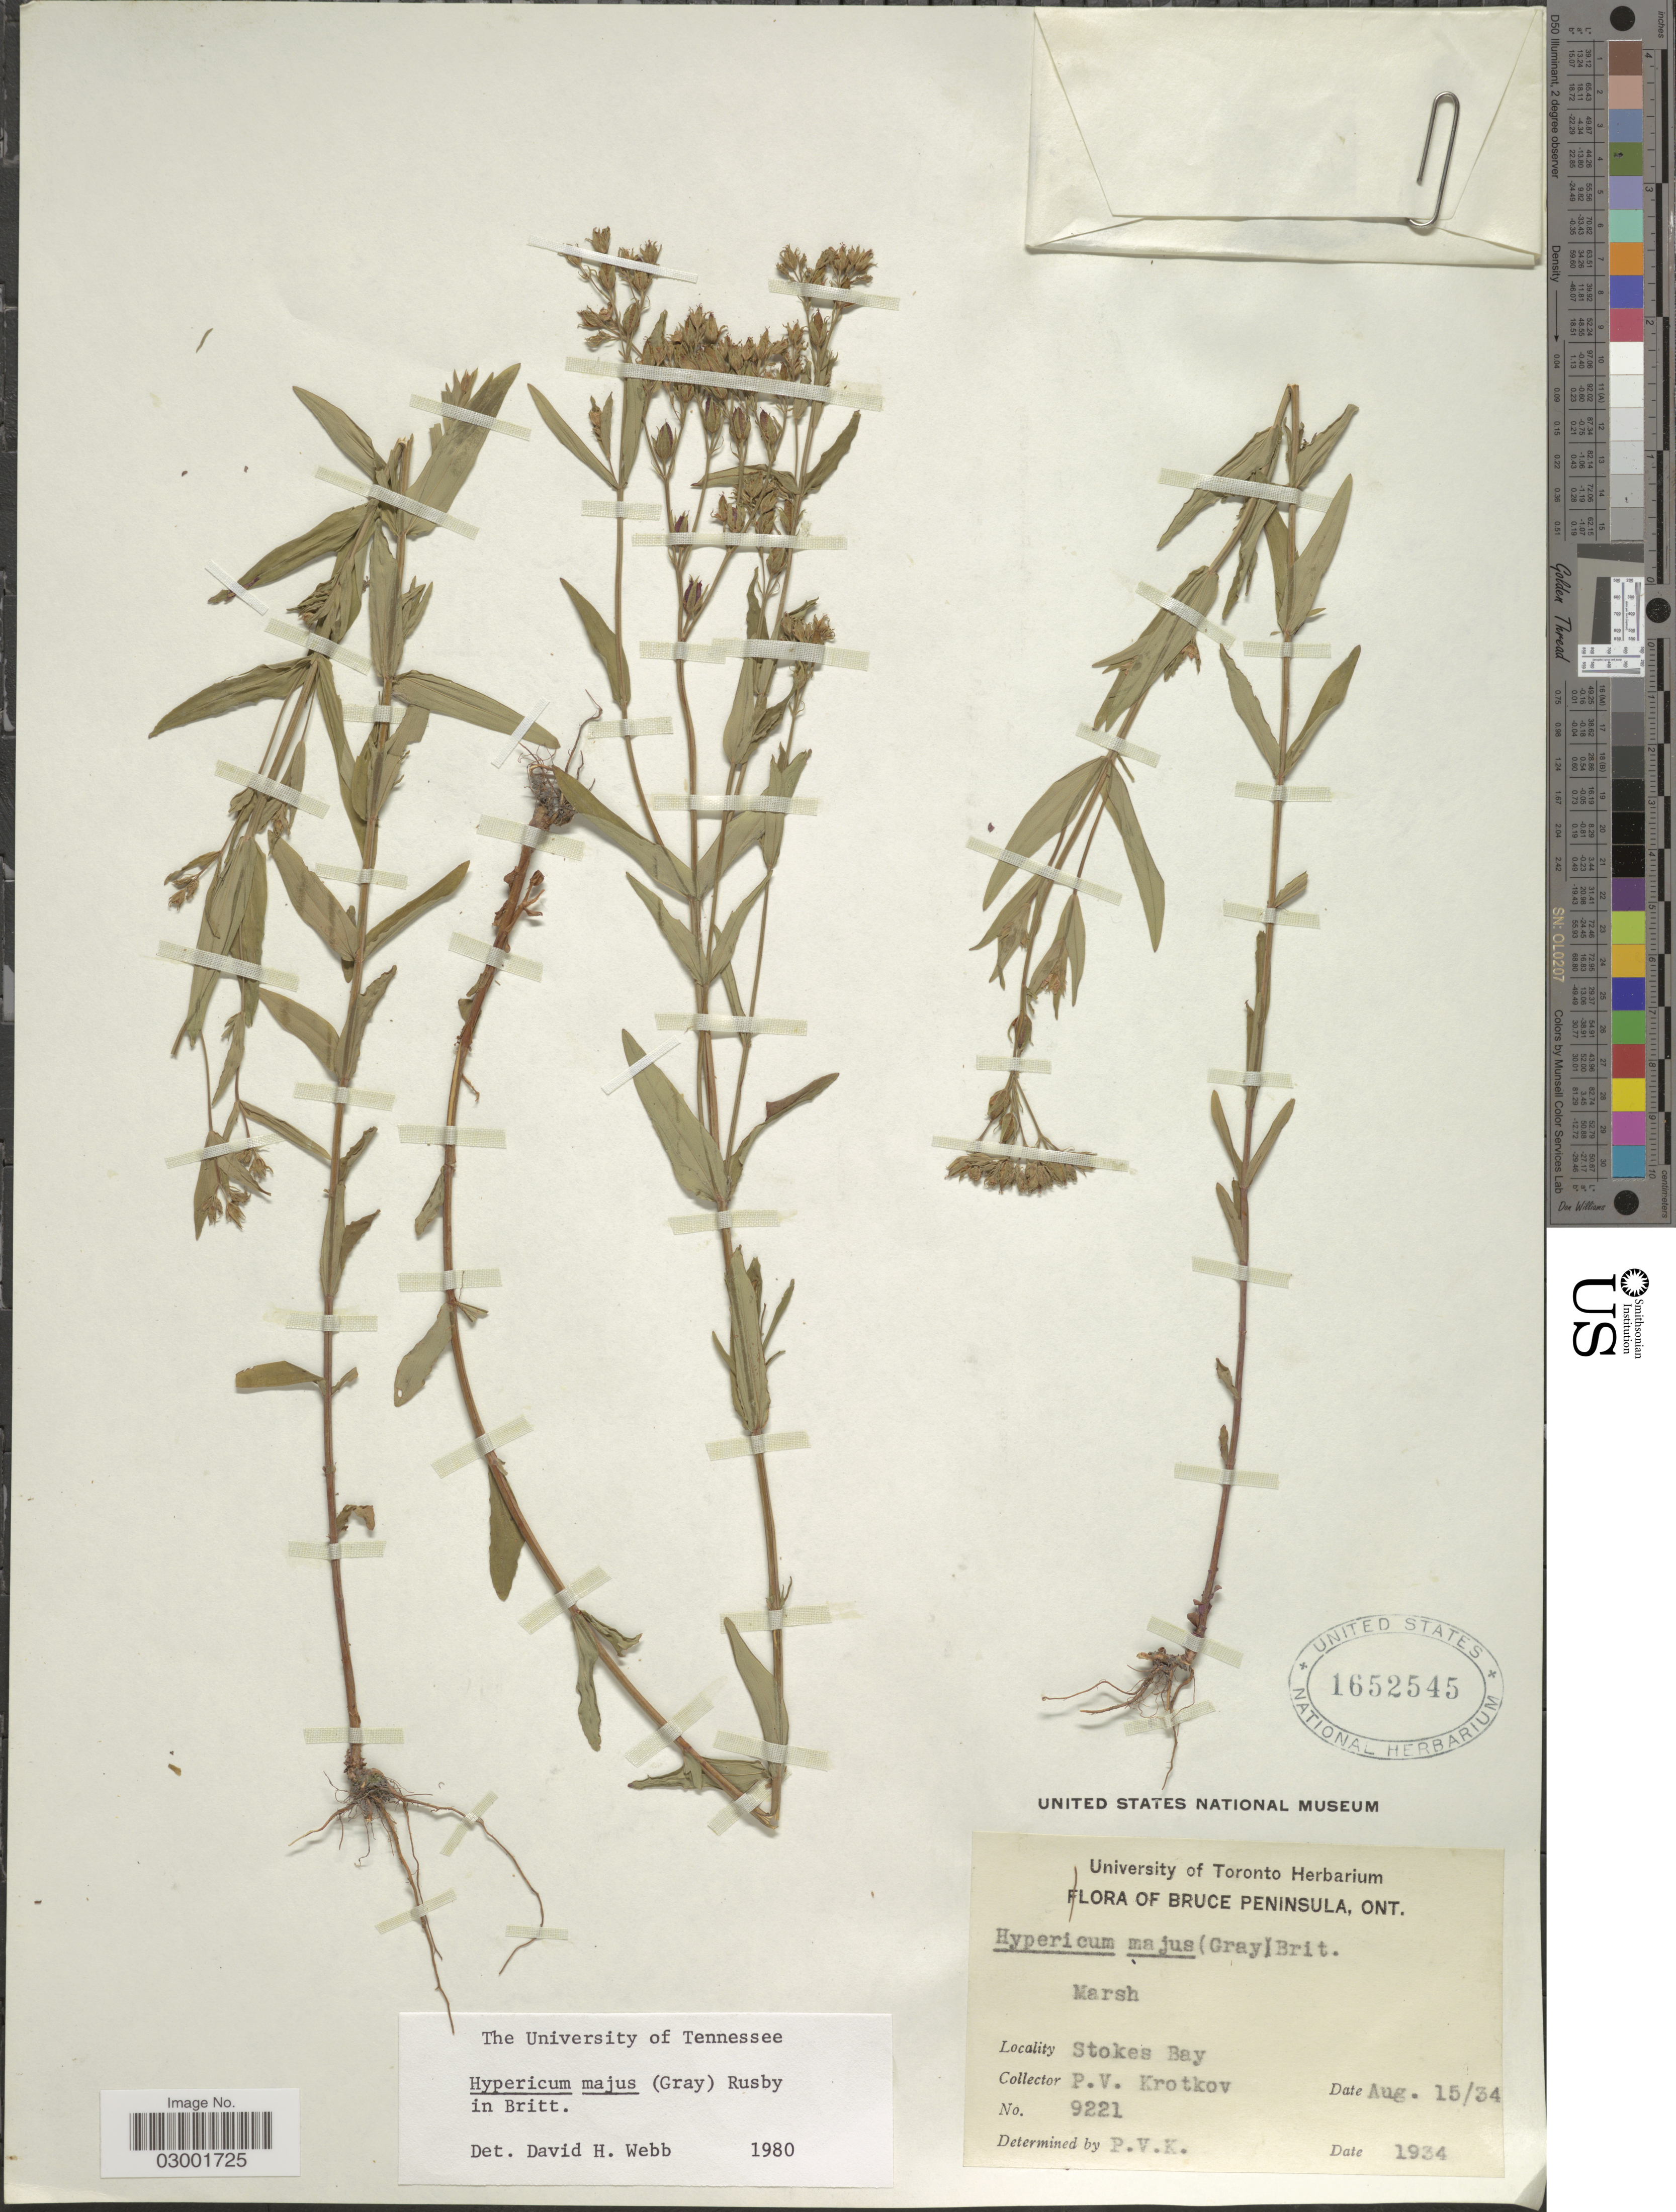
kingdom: Plantae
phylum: Tracheophyta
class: Magnoliopsida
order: Malpighiales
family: Hypericaceae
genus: Hypericum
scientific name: Hypericum majus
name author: (A. Gray) Britton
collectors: P. V. Krotkov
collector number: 9221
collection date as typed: Transcribed d/m/y: 15/8/34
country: Canada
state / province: Ontario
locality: Bruce Peninsula, Ont. Stokes Bay.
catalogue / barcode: US 1652545